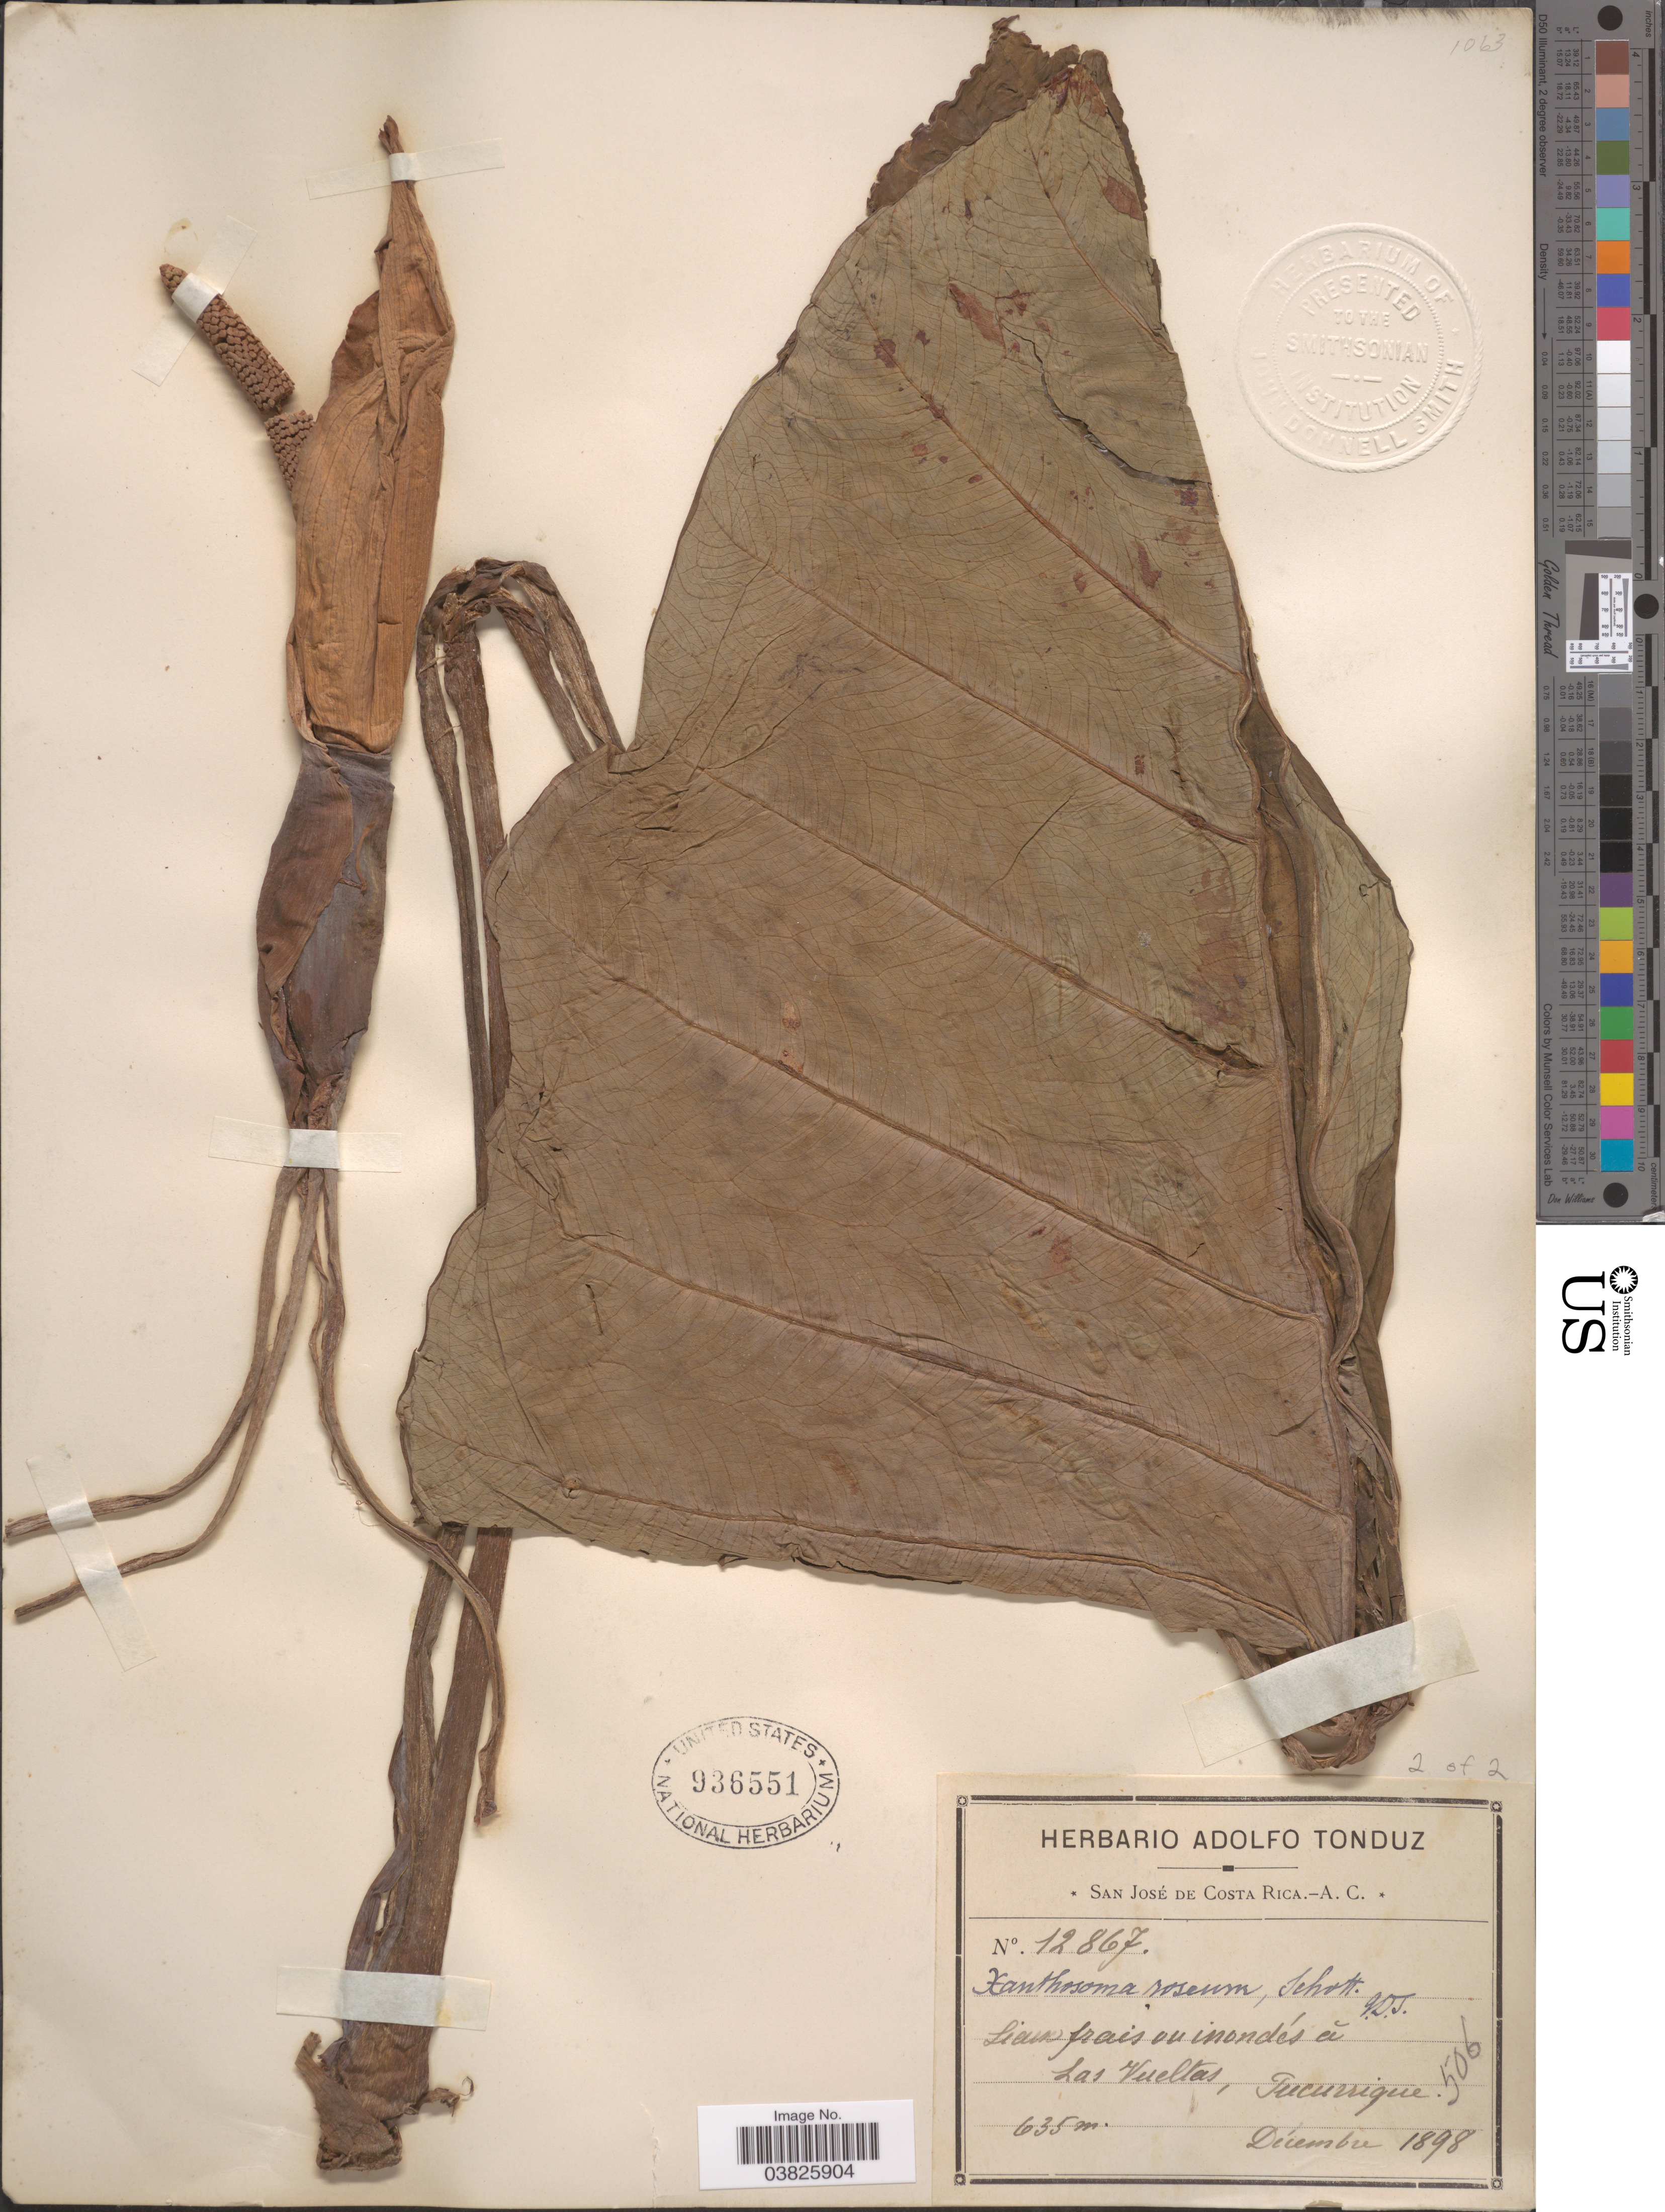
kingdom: Plantae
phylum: Tracheophyta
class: Liliopsida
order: Alismatales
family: Araceae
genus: Xanthosoma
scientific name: Xanthosoma roseum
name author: Schott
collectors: A. Tonduz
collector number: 12867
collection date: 1898-12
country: Costa Rica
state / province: San José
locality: Lieux frais ou inondés à Las Vueltás, Tucurrique.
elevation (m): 635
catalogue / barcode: US 936551